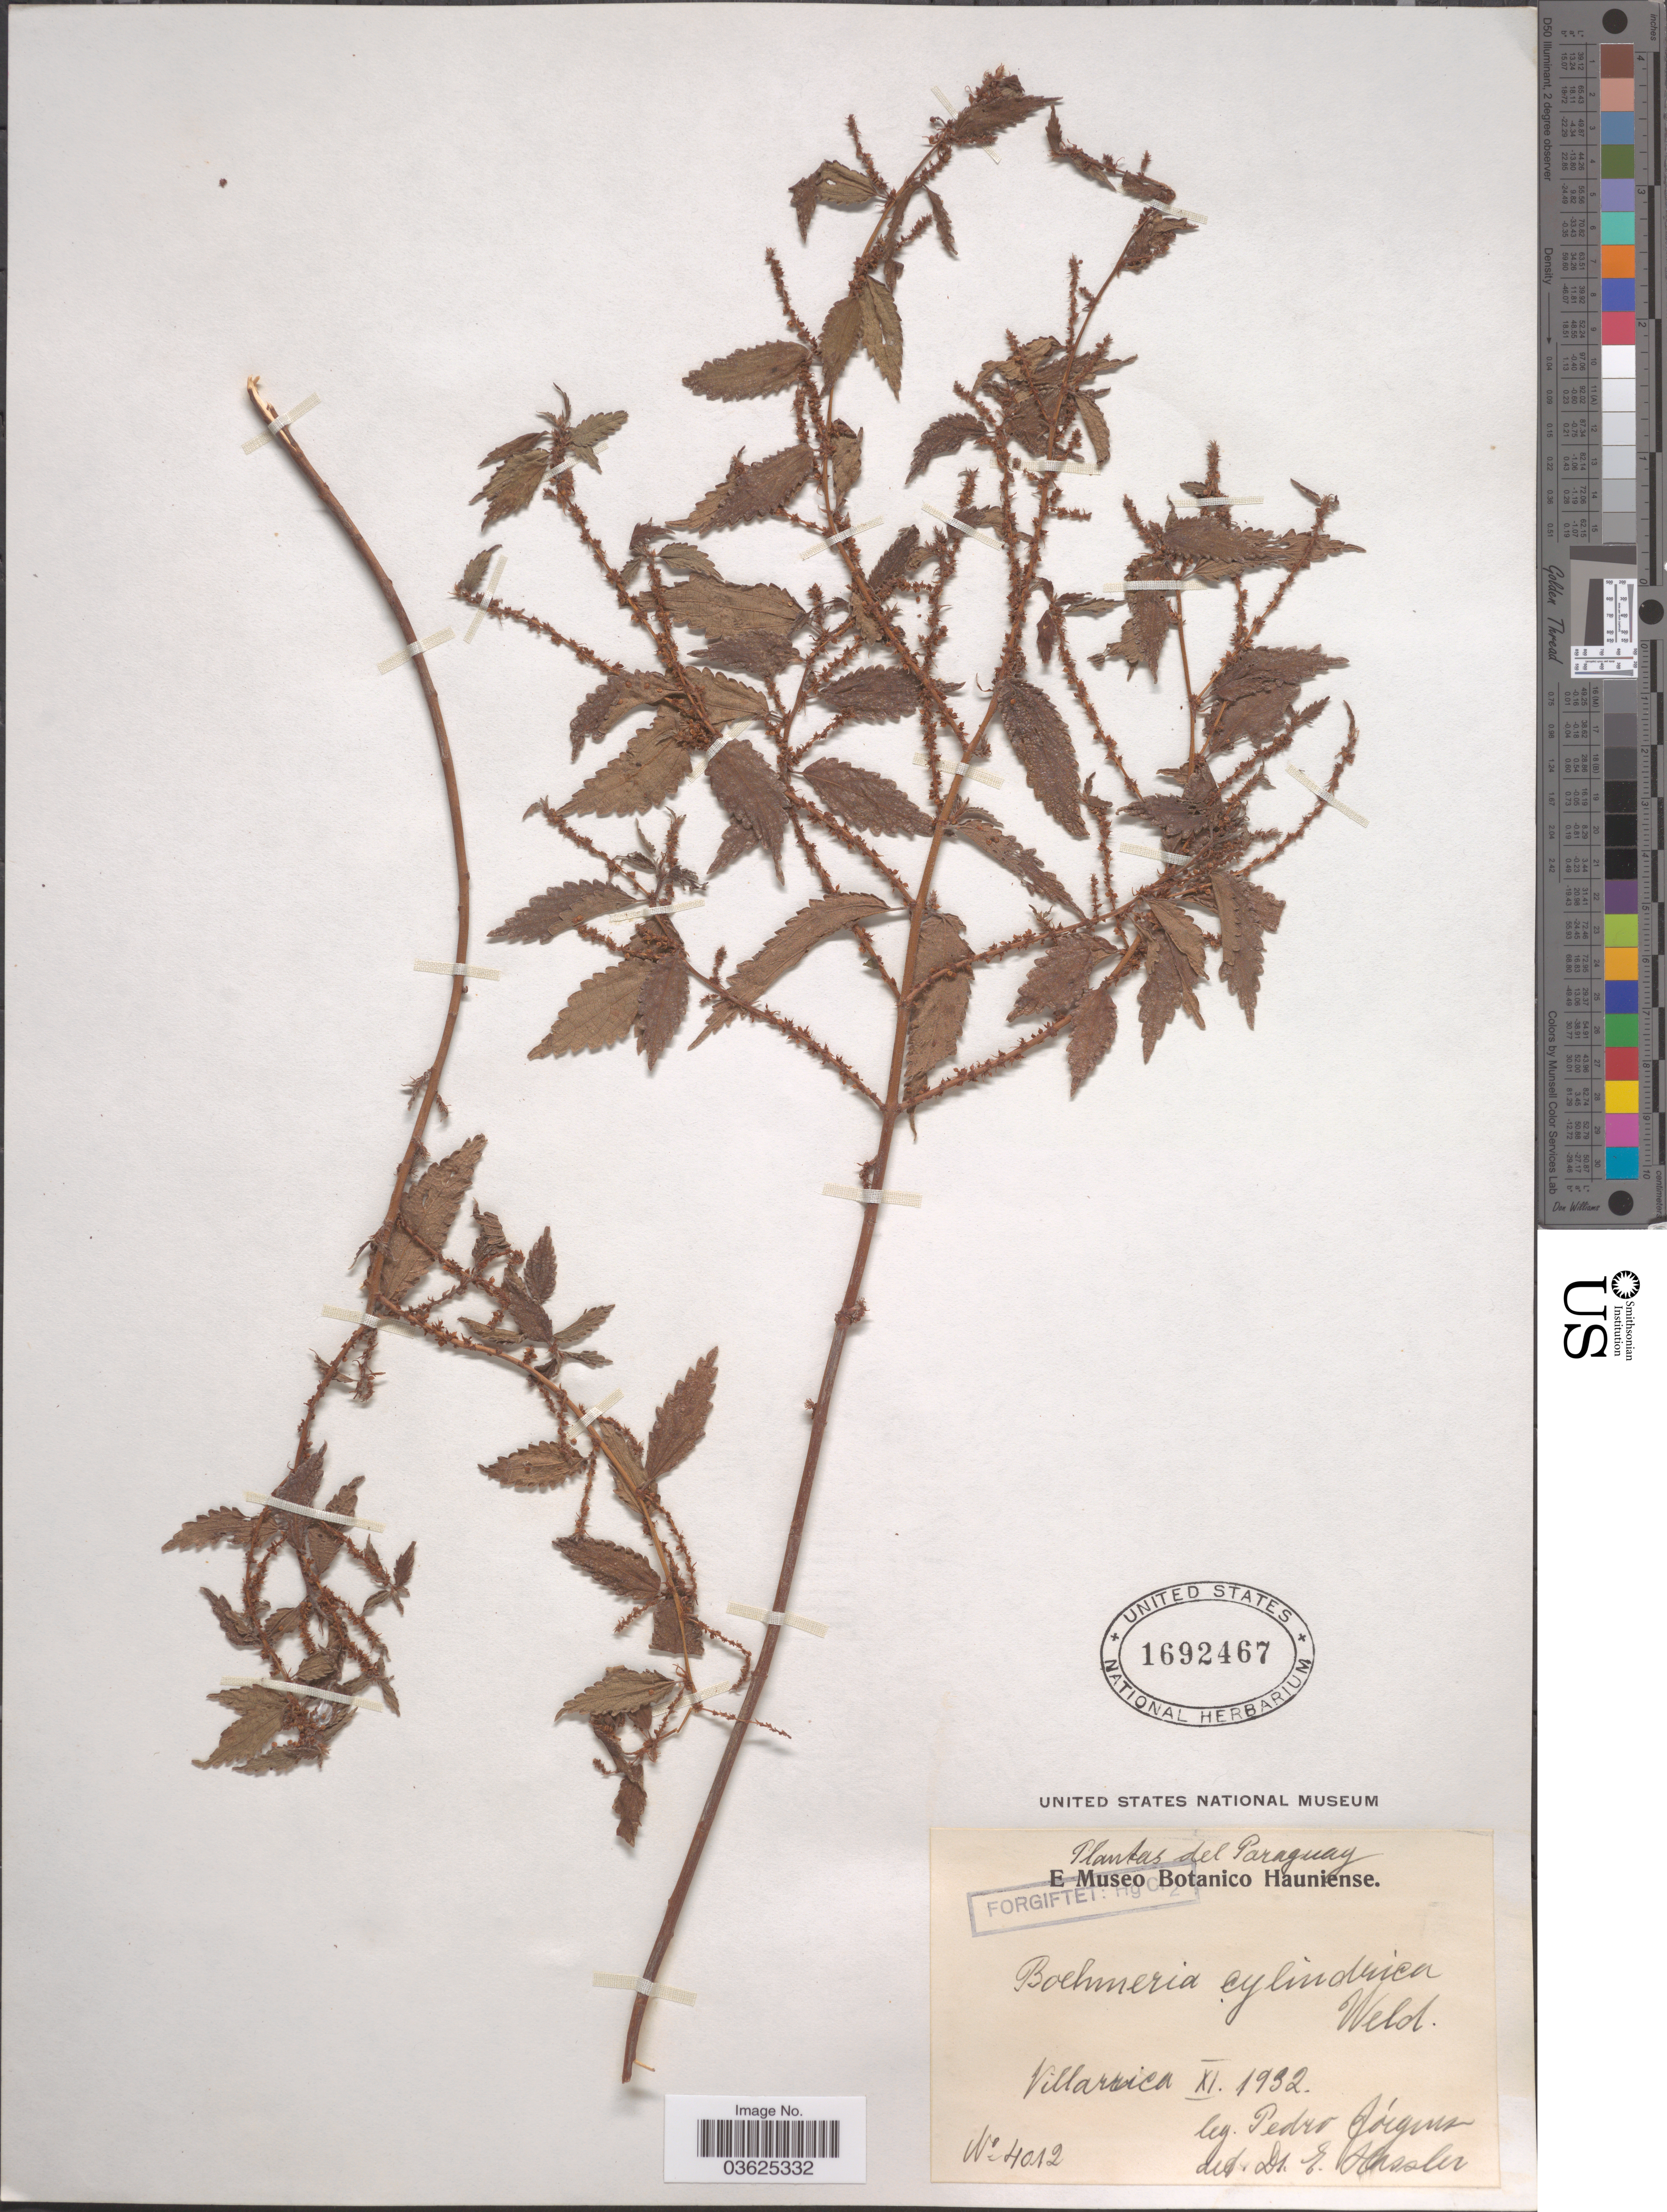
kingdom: Plantae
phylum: Tracheophyta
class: Magnoliopsida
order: Rosales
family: Urticaceae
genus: Boehmeria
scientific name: Boehmeria cylindrica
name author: (L.) Sw.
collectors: P. Jörgensen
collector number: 4012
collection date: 1932-11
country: Paraguay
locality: Villarrica.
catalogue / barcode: US 1692467